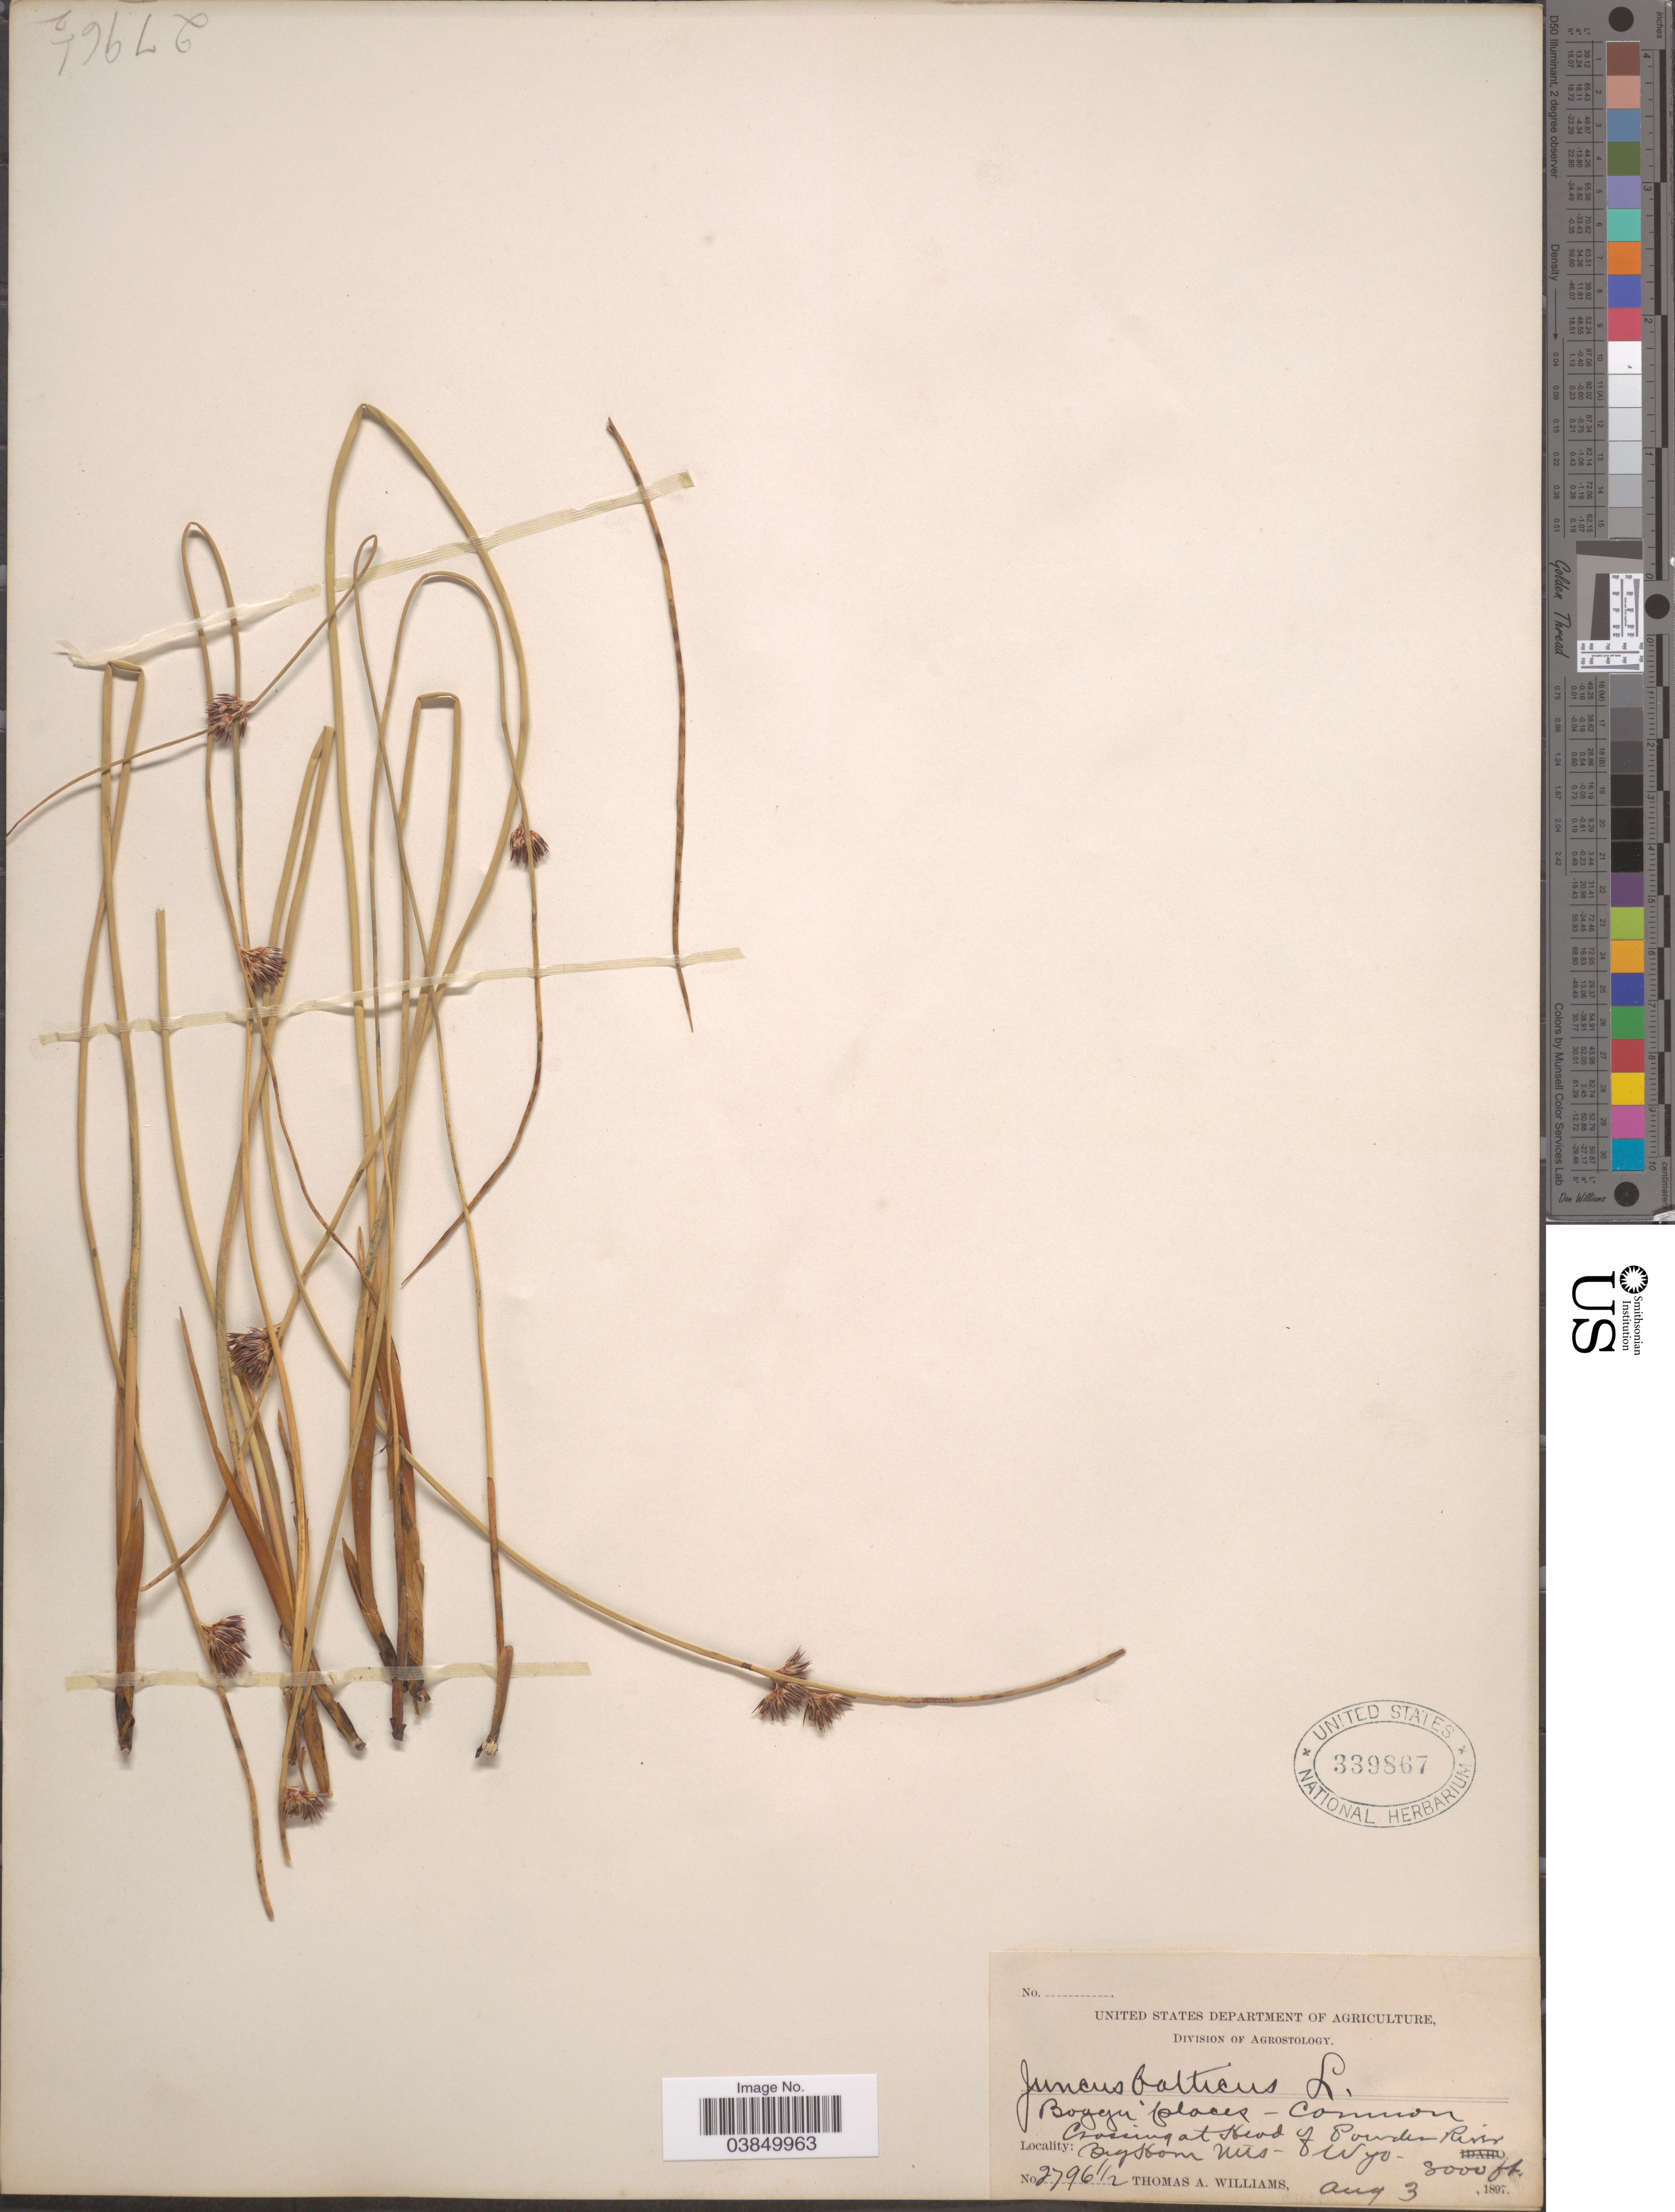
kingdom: Plantae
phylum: Tracheophyta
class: Liliopsida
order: Poales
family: Juncaceae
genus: Juncus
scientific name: Juncus balticus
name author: Willd.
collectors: T. A. Williams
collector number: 2796½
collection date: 1897-08-03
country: United States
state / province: Wyoming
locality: Crossing at Head of Powder River. Big Horn Mts.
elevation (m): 2438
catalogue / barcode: US 339867